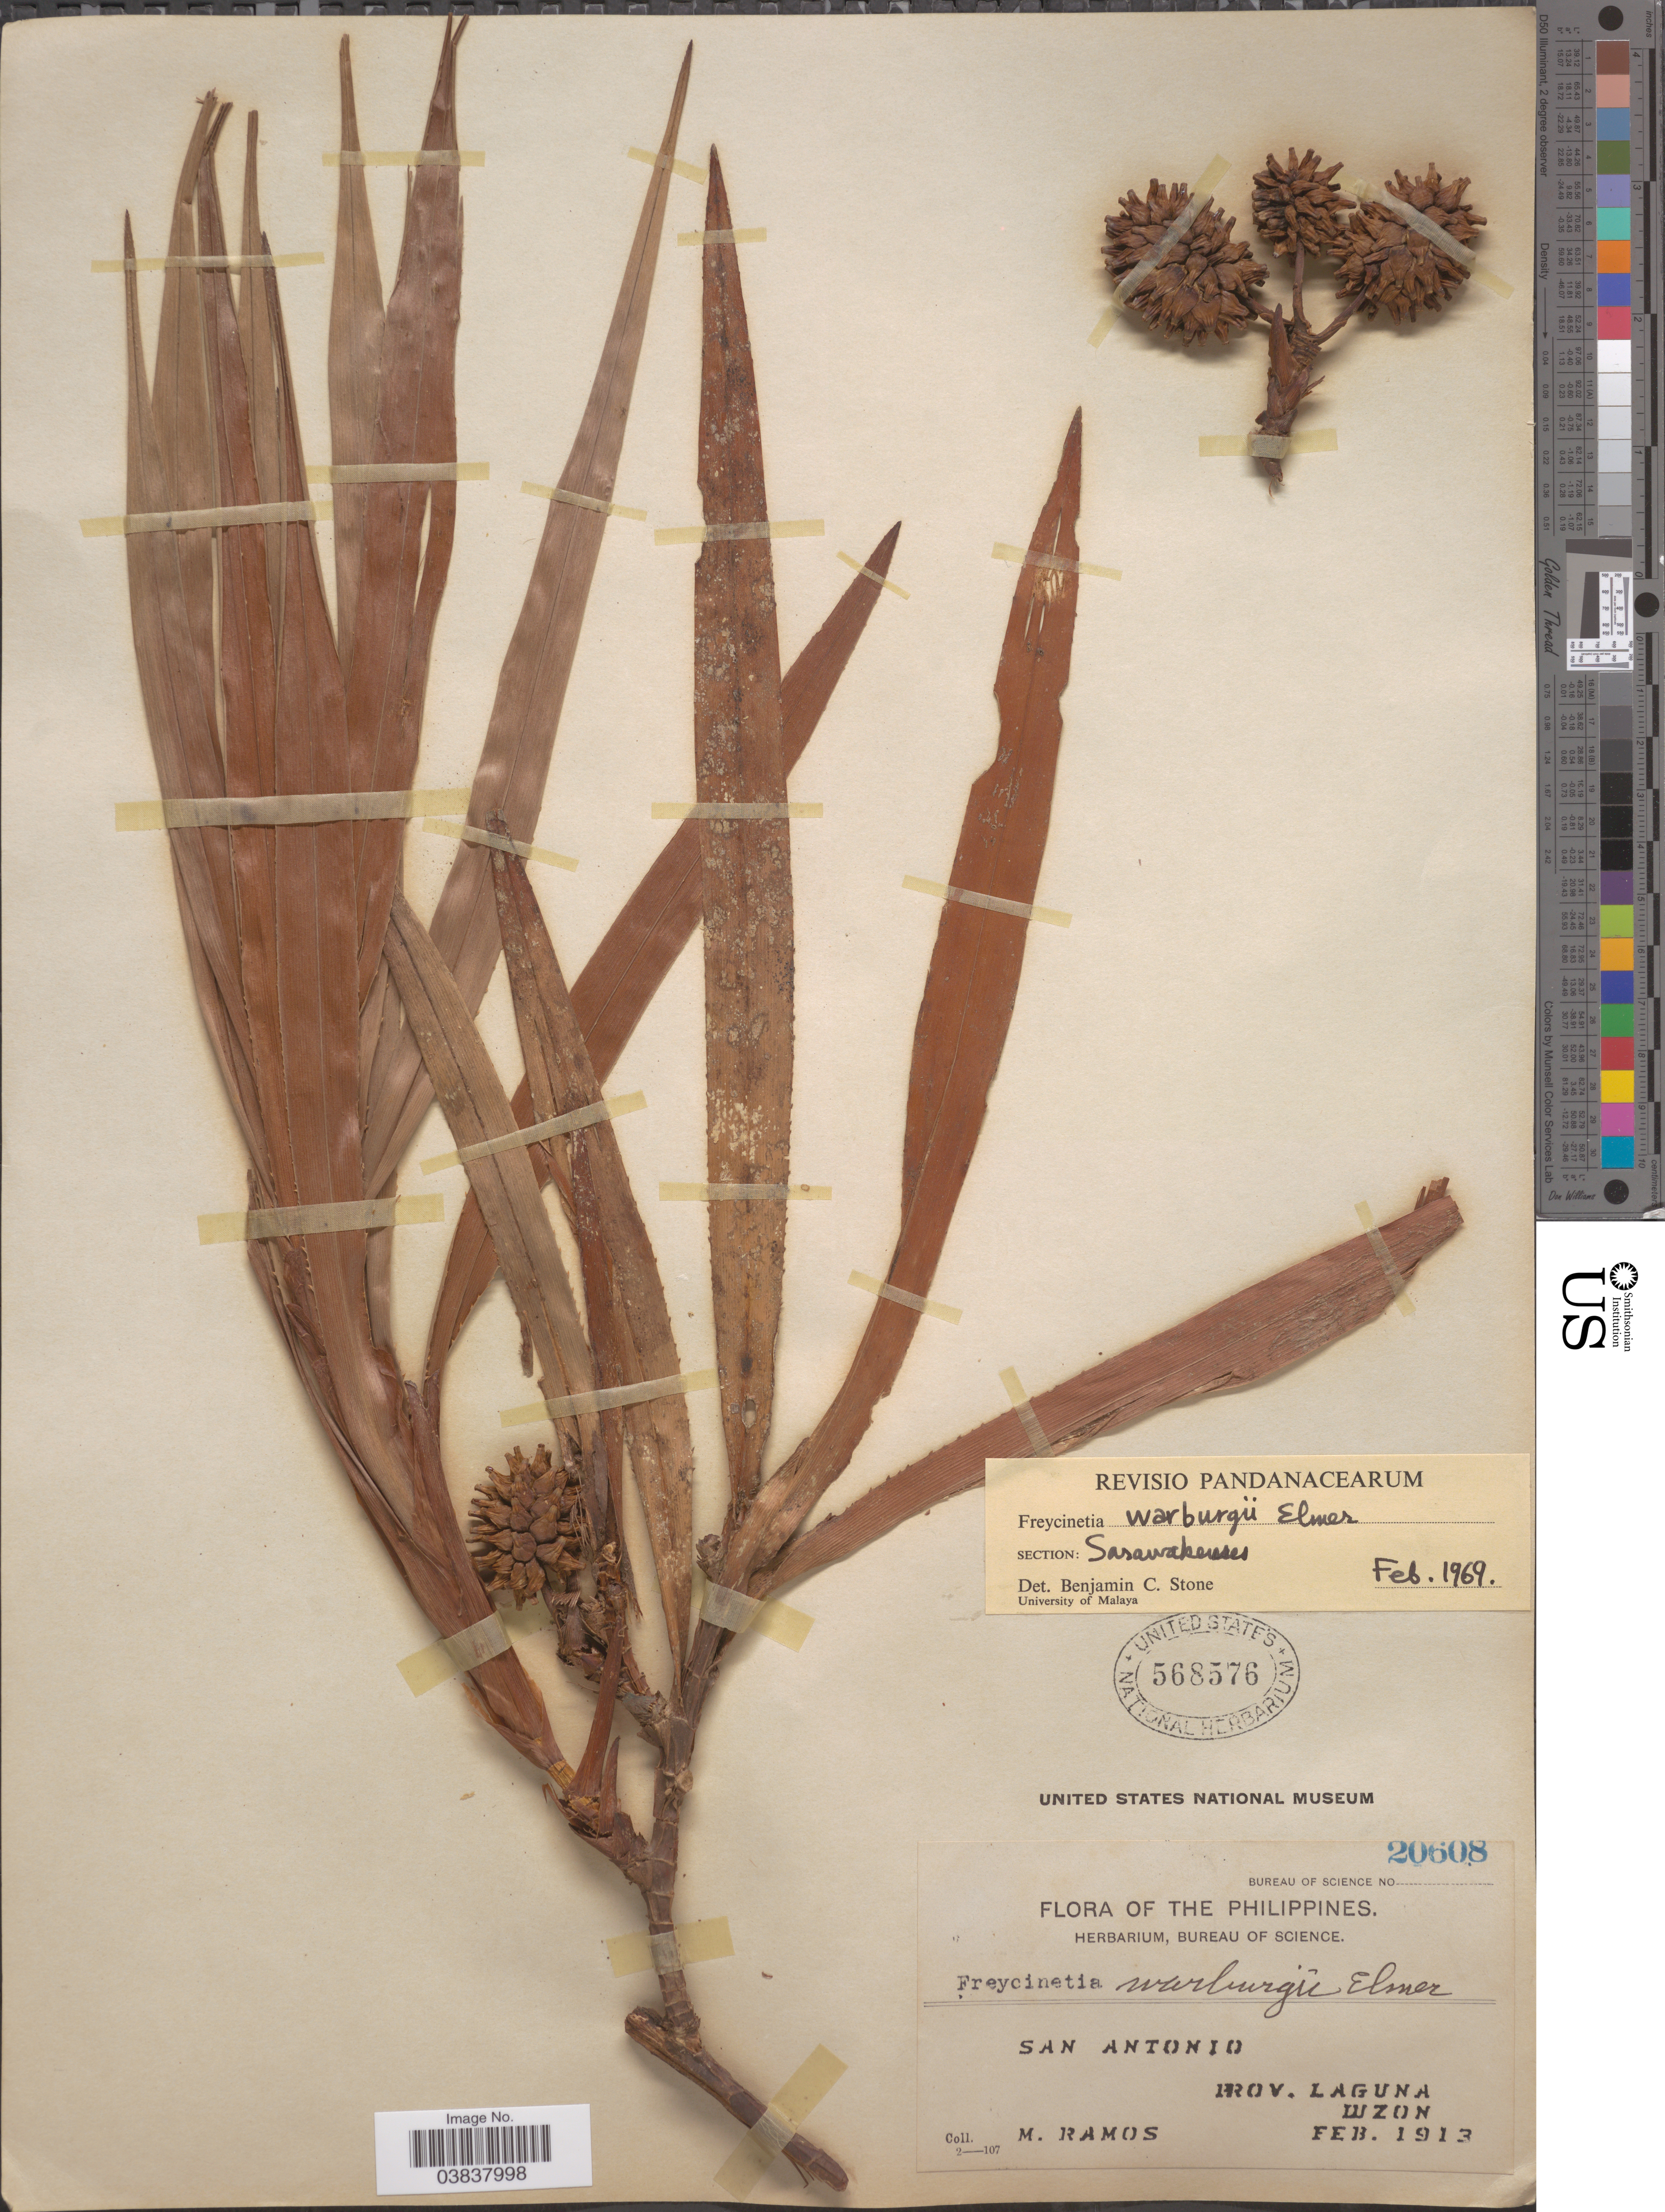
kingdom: Plantae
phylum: Tracheophyta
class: Liliopsida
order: Pandanales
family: Pandanaceae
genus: Freycinetia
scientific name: Freycinetia warburgii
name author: Elmer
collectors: M. Ramos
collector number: Bureau of Science 20608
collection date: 1913-02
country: Philippines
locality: San Antonio, Prov. Laguna, Luzon.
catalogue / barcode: US 568576